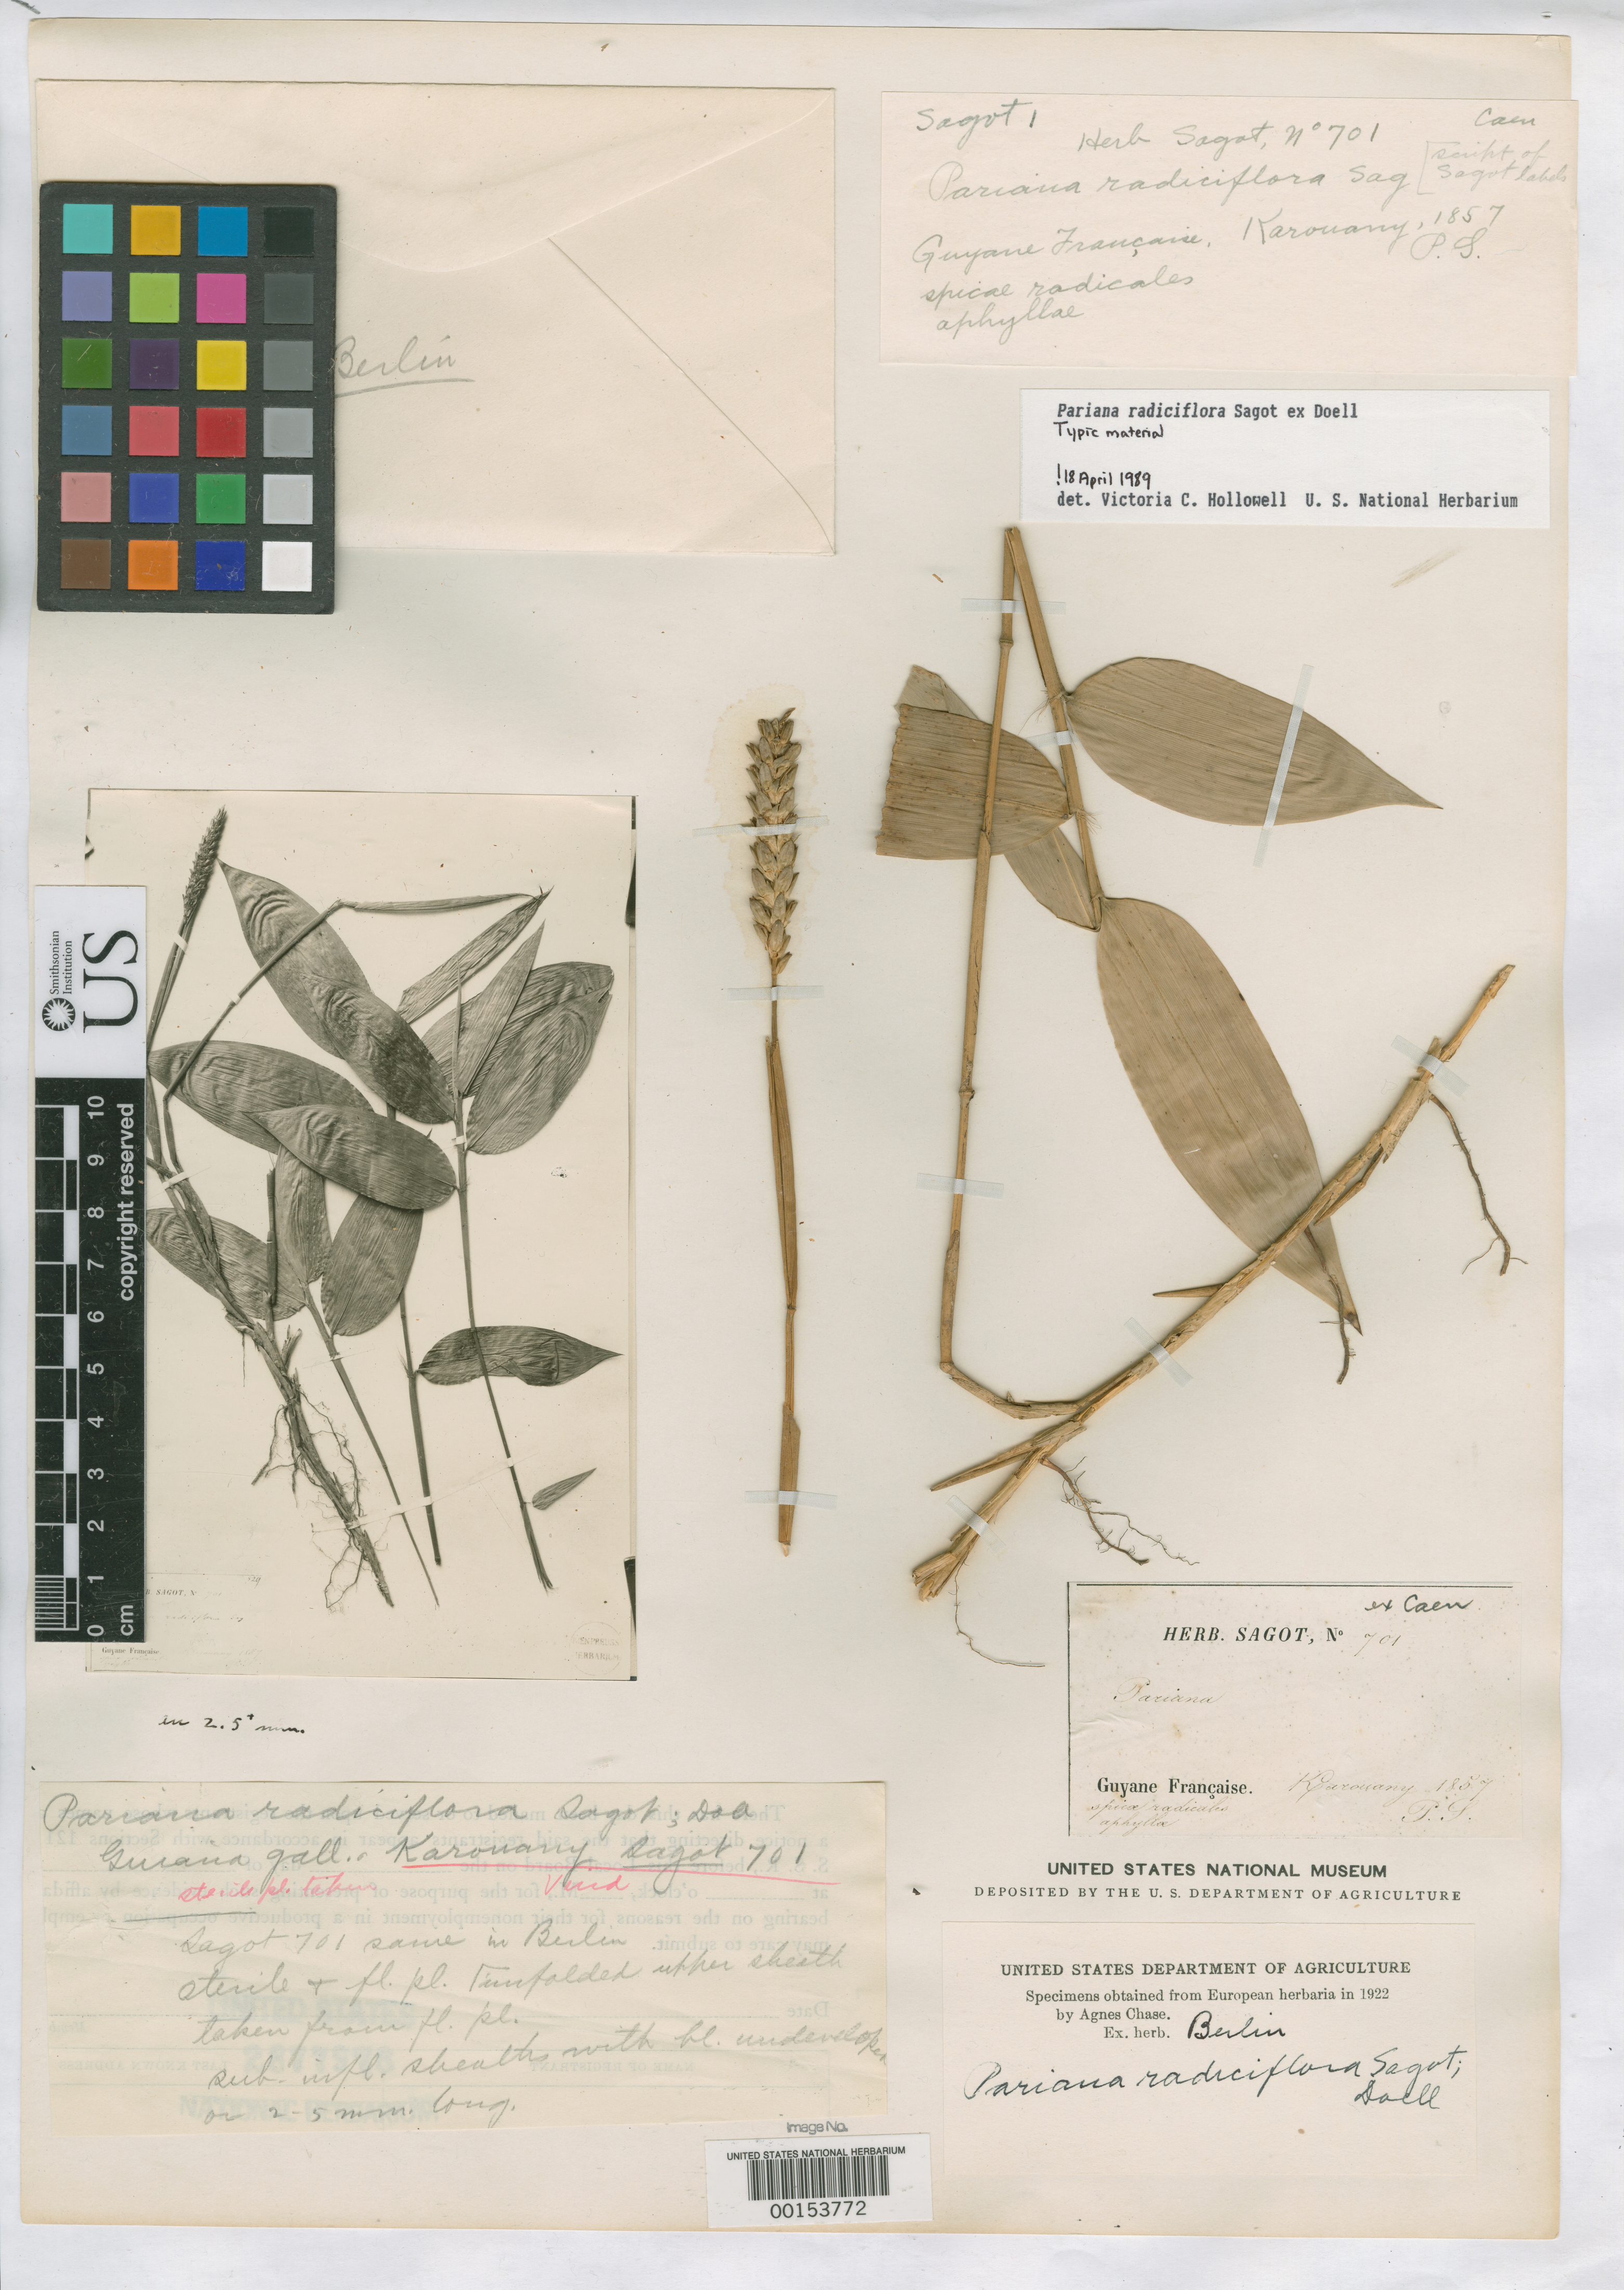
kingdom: Plantae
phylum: Tracheophyta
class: Liliopsida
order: Poales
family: Poaceae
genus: Pariana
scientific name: Pariana radiciflora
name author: Sagot ex Döll in Mart.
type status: Isolectotype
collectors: P. A. Sagot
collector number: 701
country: French Guiana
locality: Cayenne.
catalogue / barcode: US 2877978